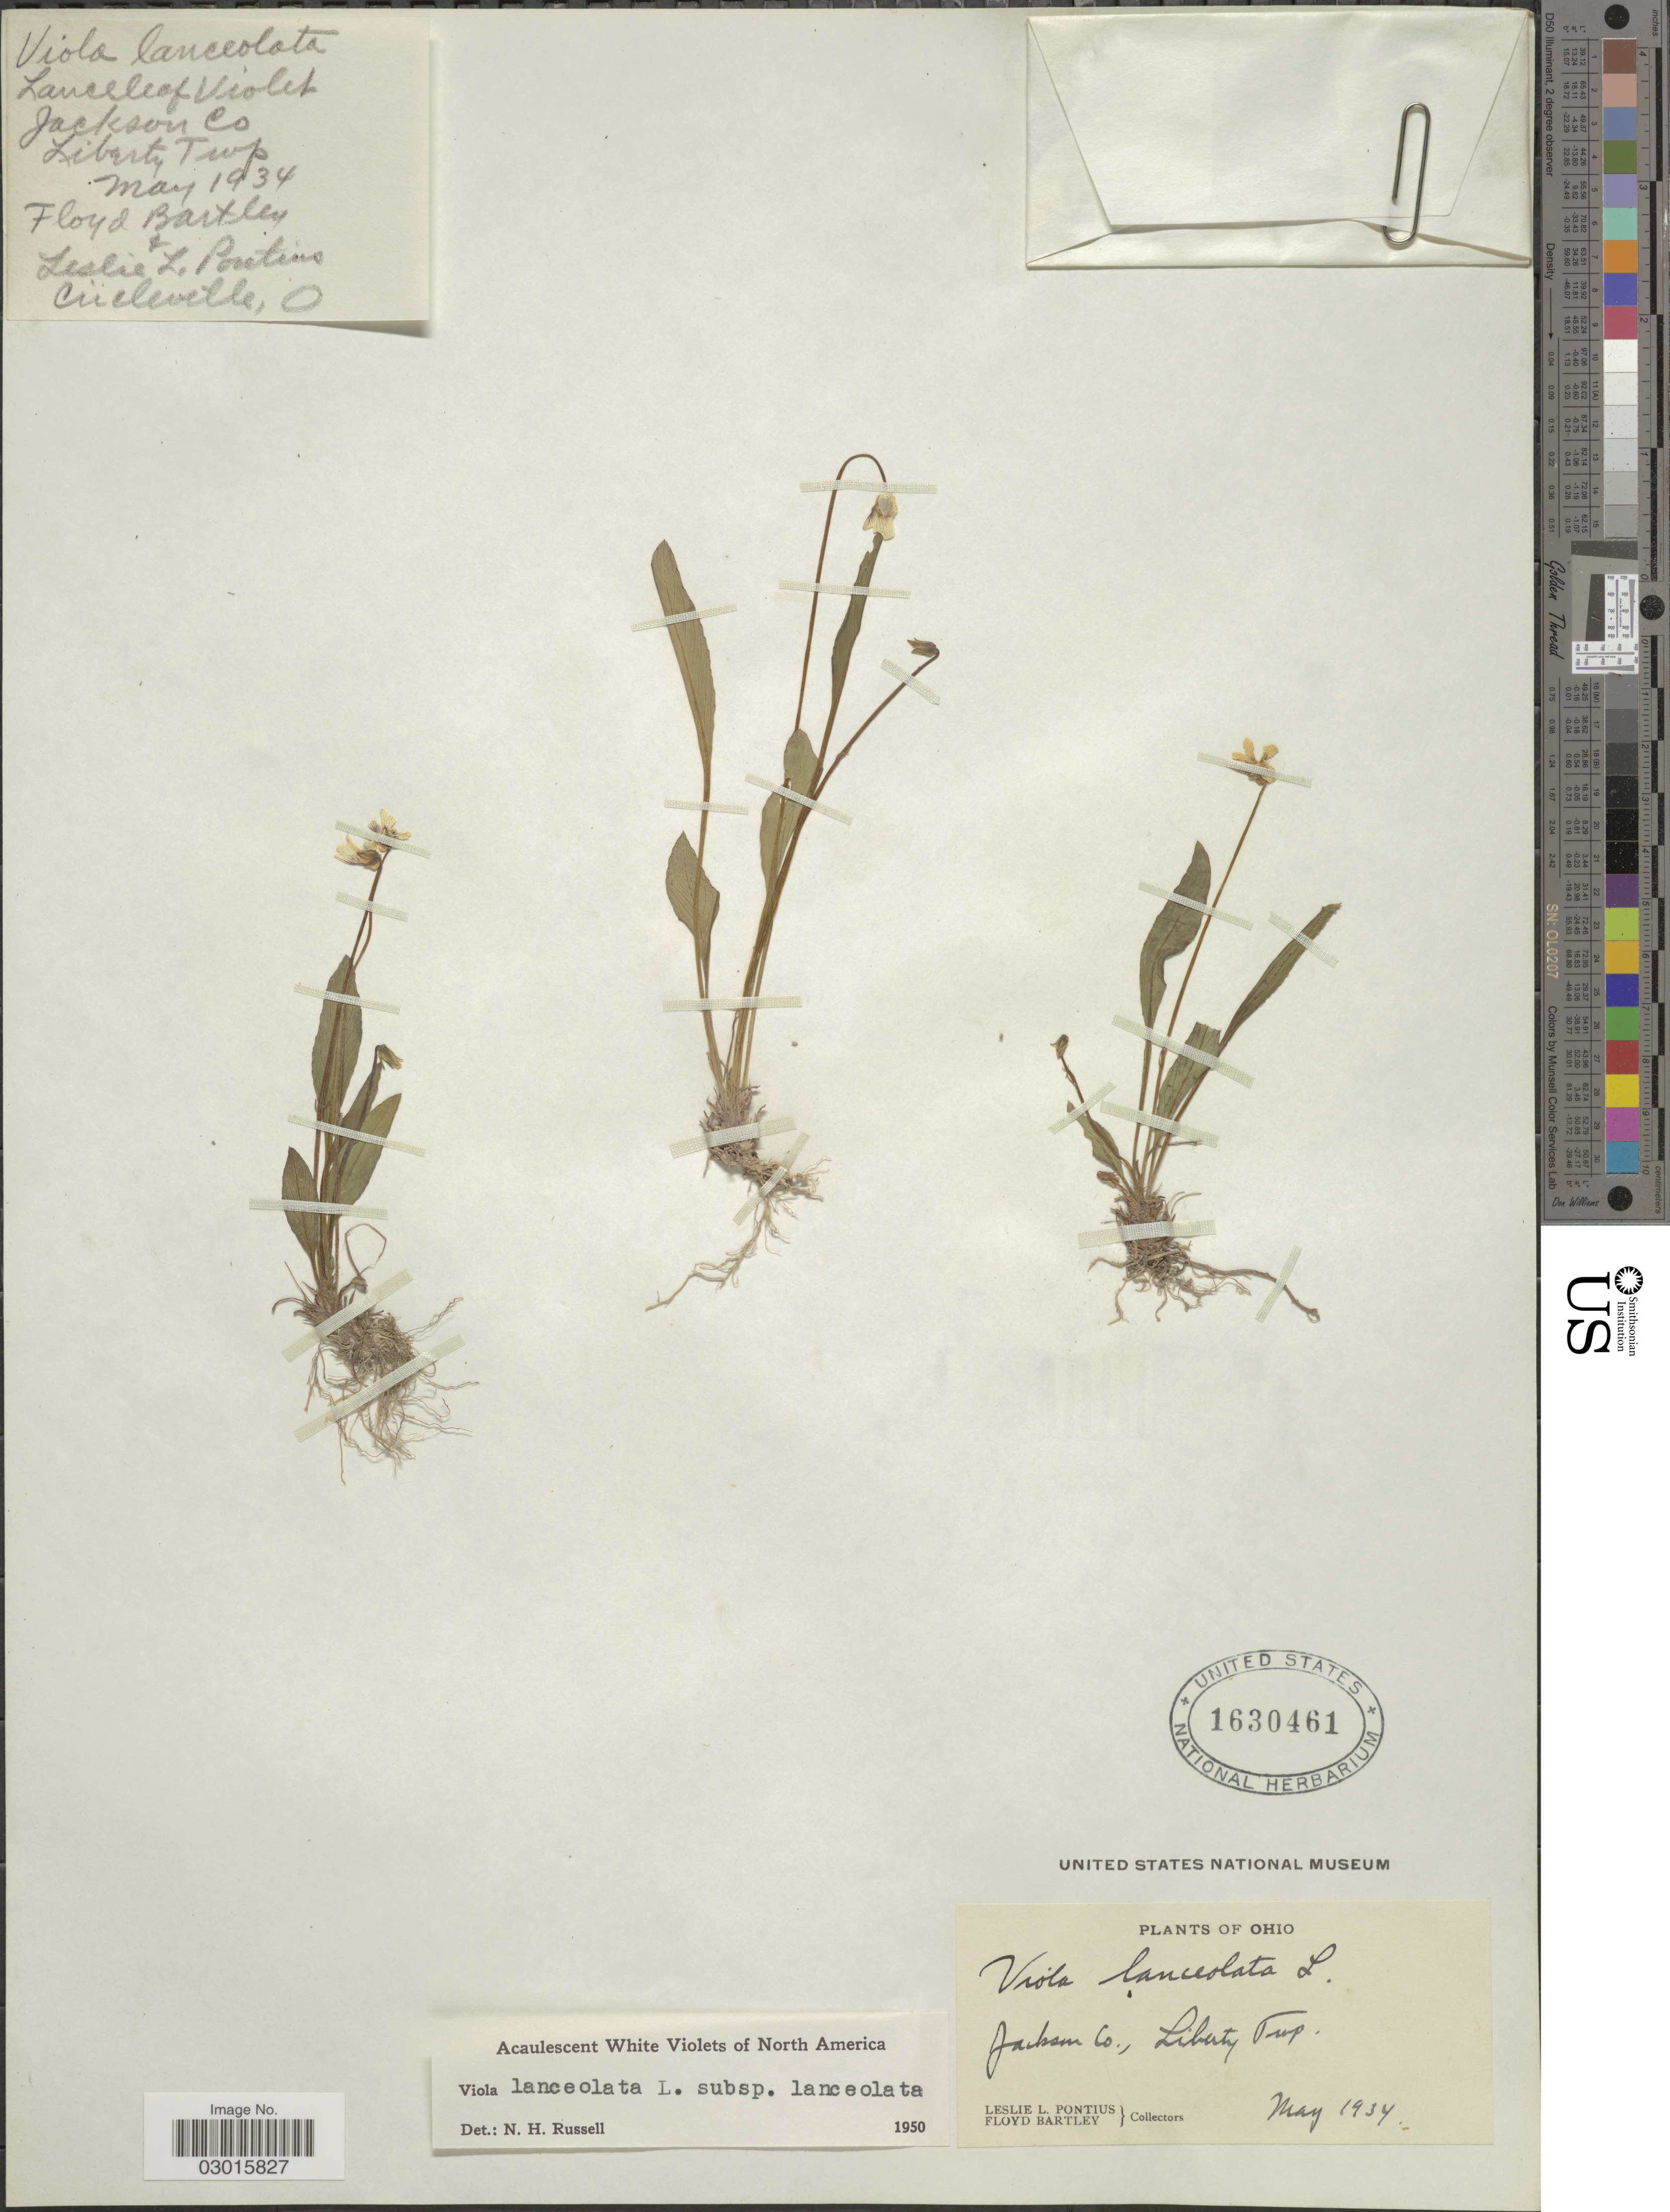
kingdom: Plantae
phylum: Tracheophyta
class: Magnoliopsida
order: Malpighiales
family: Violaceae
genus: Viola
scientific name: Viola lanceolata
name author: L.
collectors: L. L. Pontious & F. Bartley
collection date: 1934-05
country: United States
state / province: Ohio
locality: Jackson Co., Liberty Twp.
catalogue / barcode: US 1630461